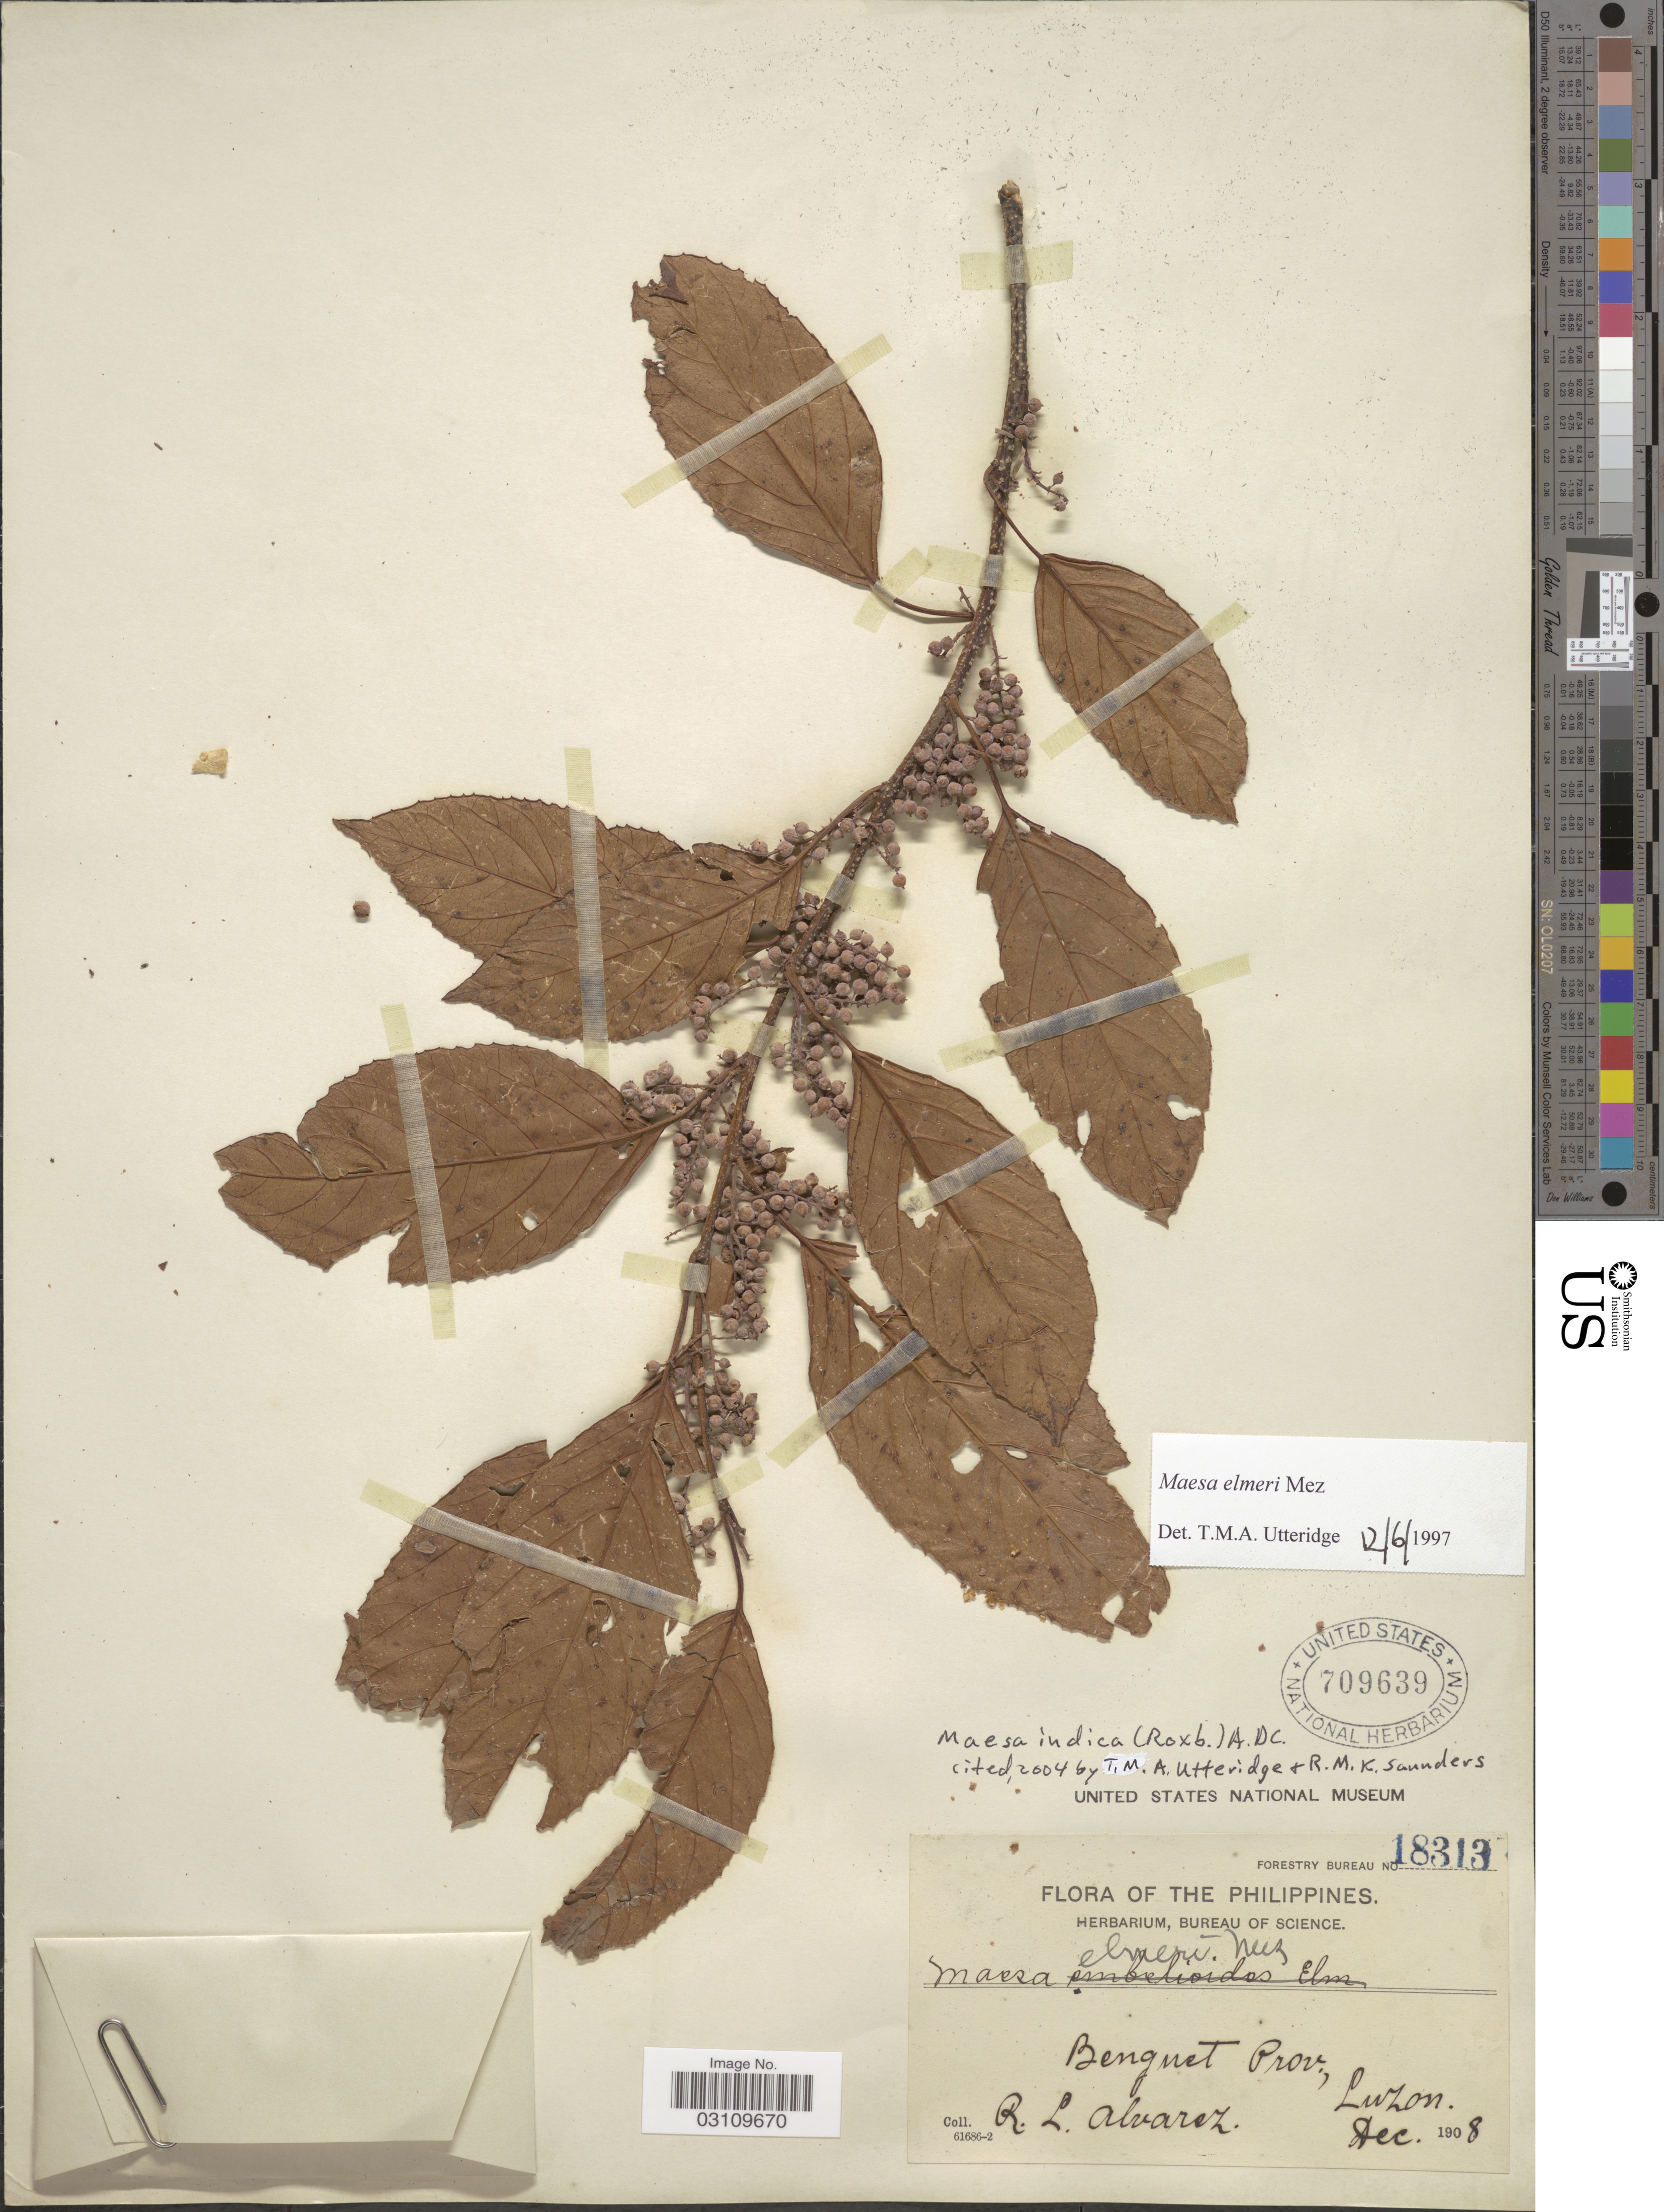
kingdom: Plantae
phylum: Tracheophyta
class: Magnoliopsida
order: Ericales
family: Primulaceae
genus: Maesa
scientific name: Maesa indica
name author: (Roxb.) A. DC.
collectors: R. Álvarez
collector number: Forestry Bureau 18313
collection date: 1908-12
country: Philippines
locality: Benguet Prov., Luzon.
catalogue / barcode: US 709639